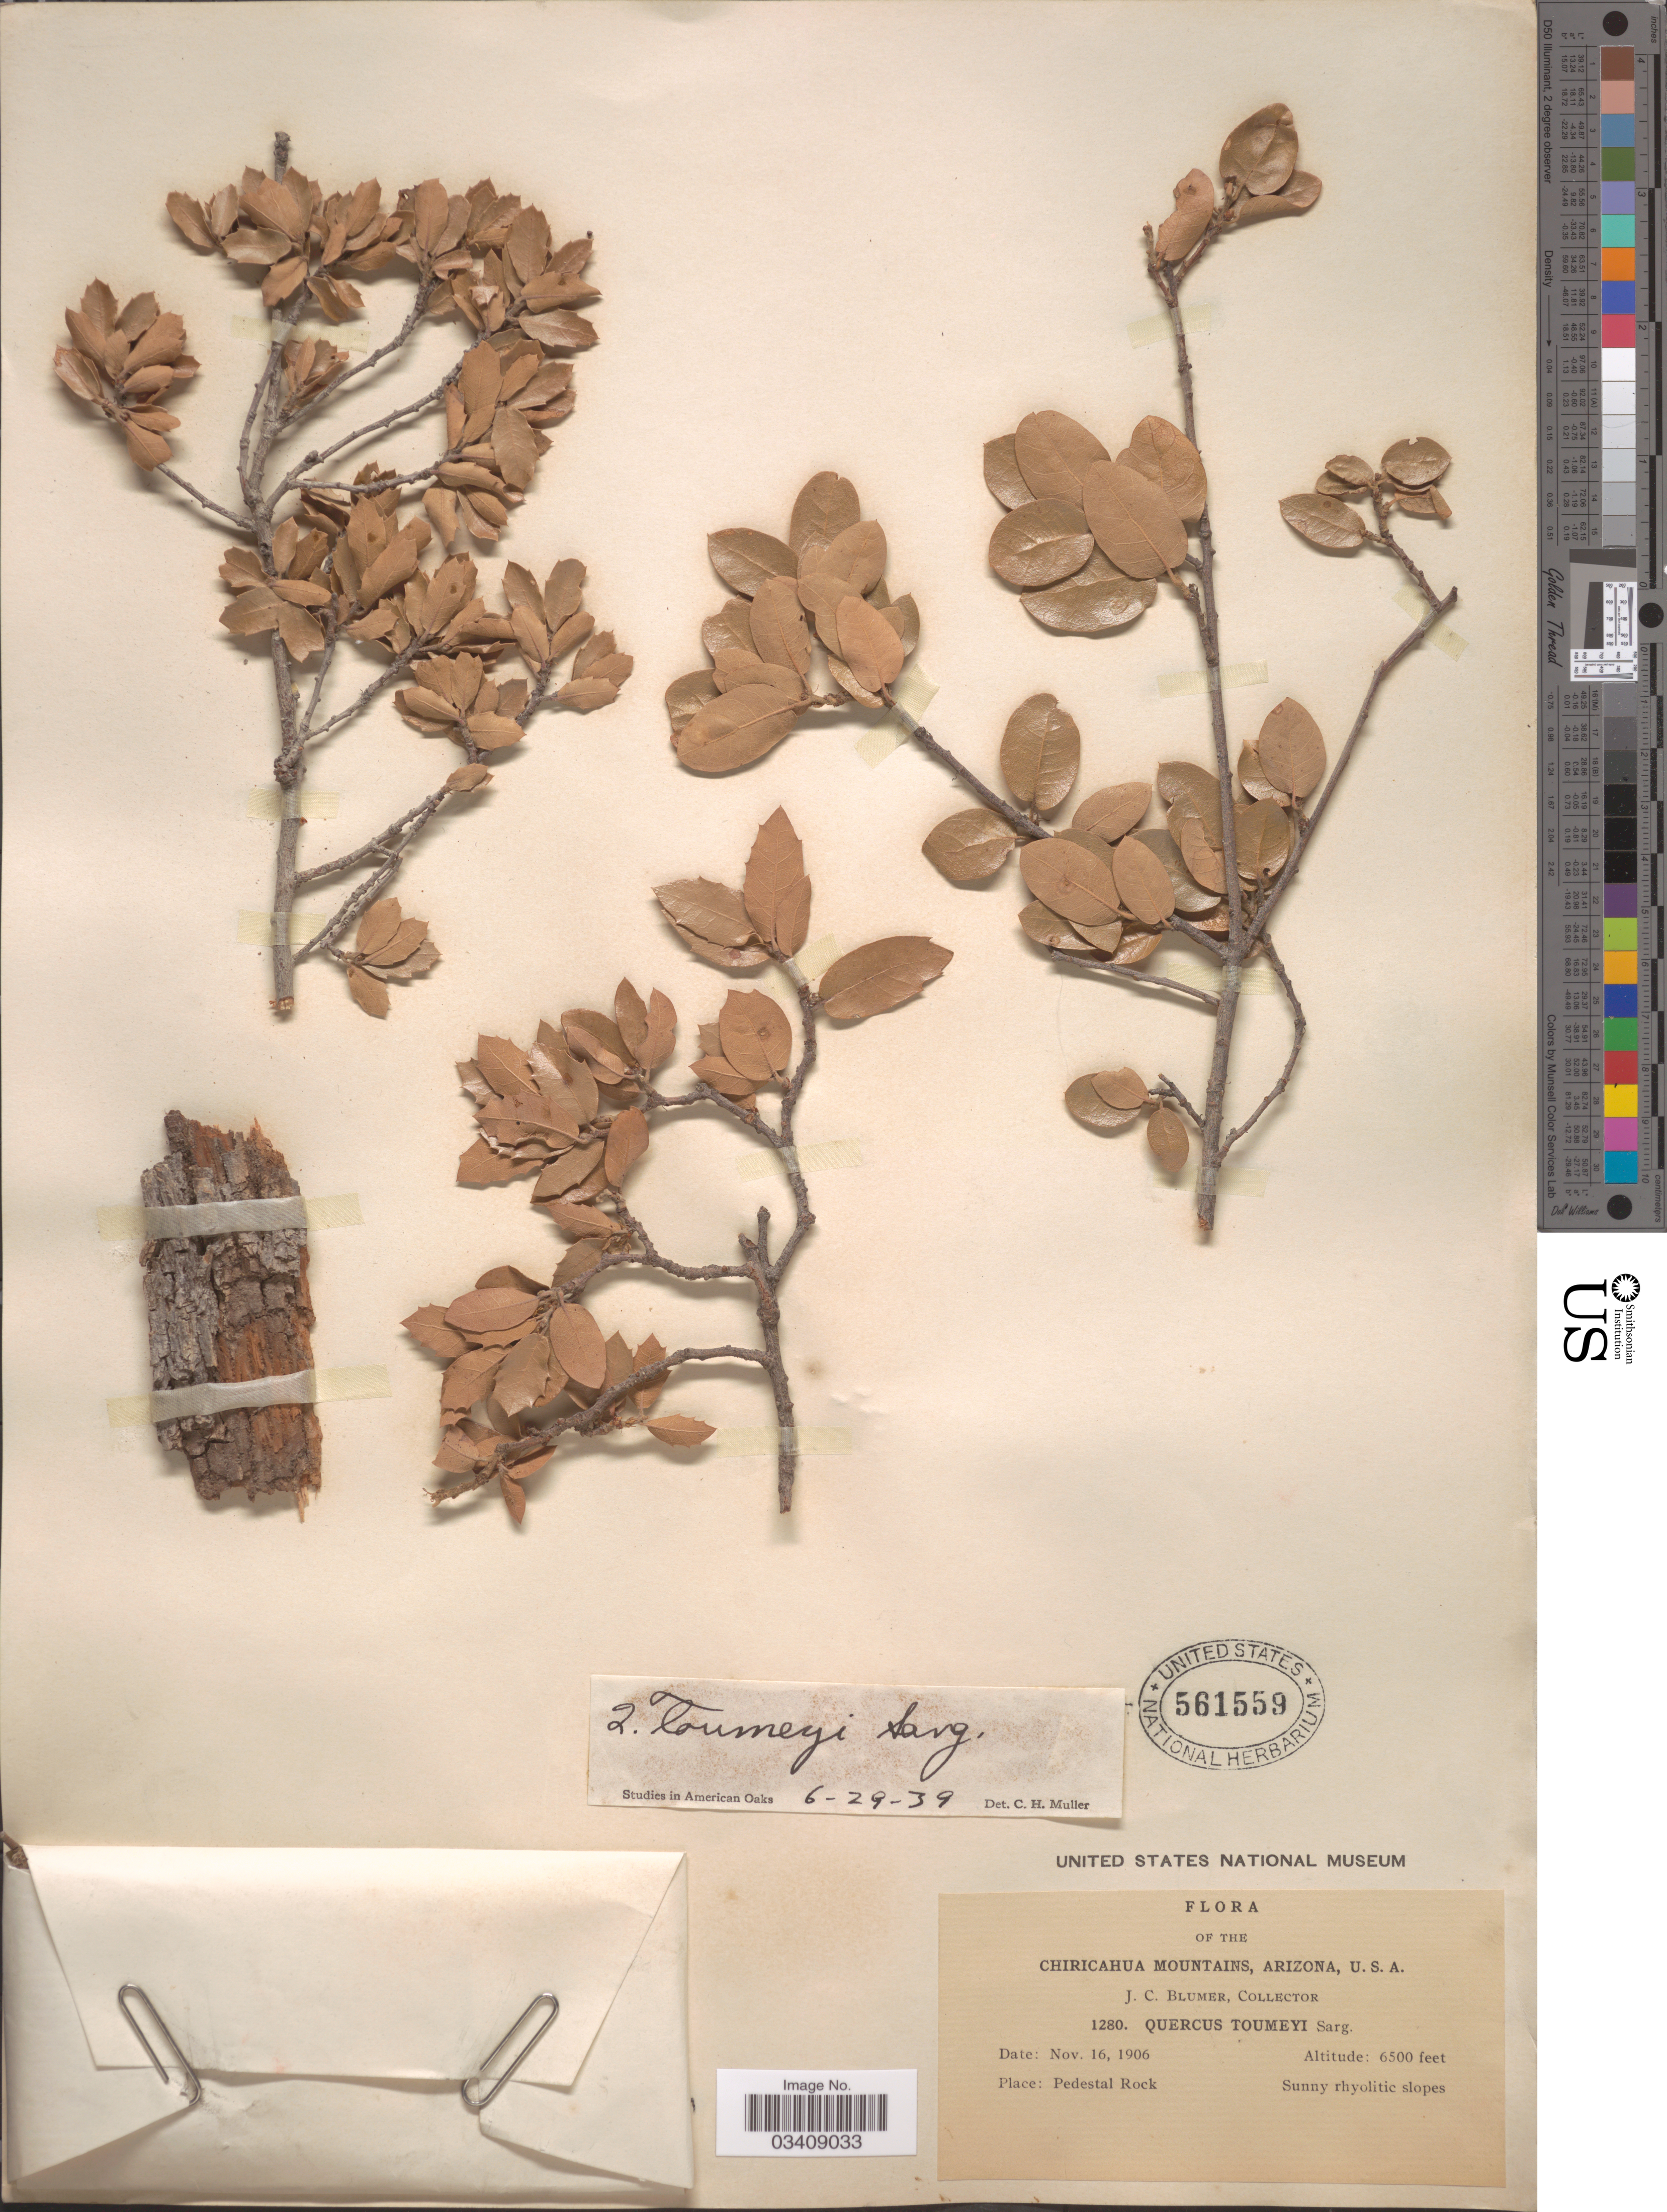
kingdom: Plantae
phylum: Tracheophyta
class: Magnoliopsida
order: Fagales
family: Fagaceae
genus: Quercus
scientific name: Quercus toumeyi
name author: Sarg.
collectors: J. C. Blumer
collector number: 1280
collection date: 1906-11-16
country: United States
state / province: Arizona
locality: Chiricahua Mountains. Place: Pedestal Rock.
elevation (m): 1981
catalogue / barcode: US 561559